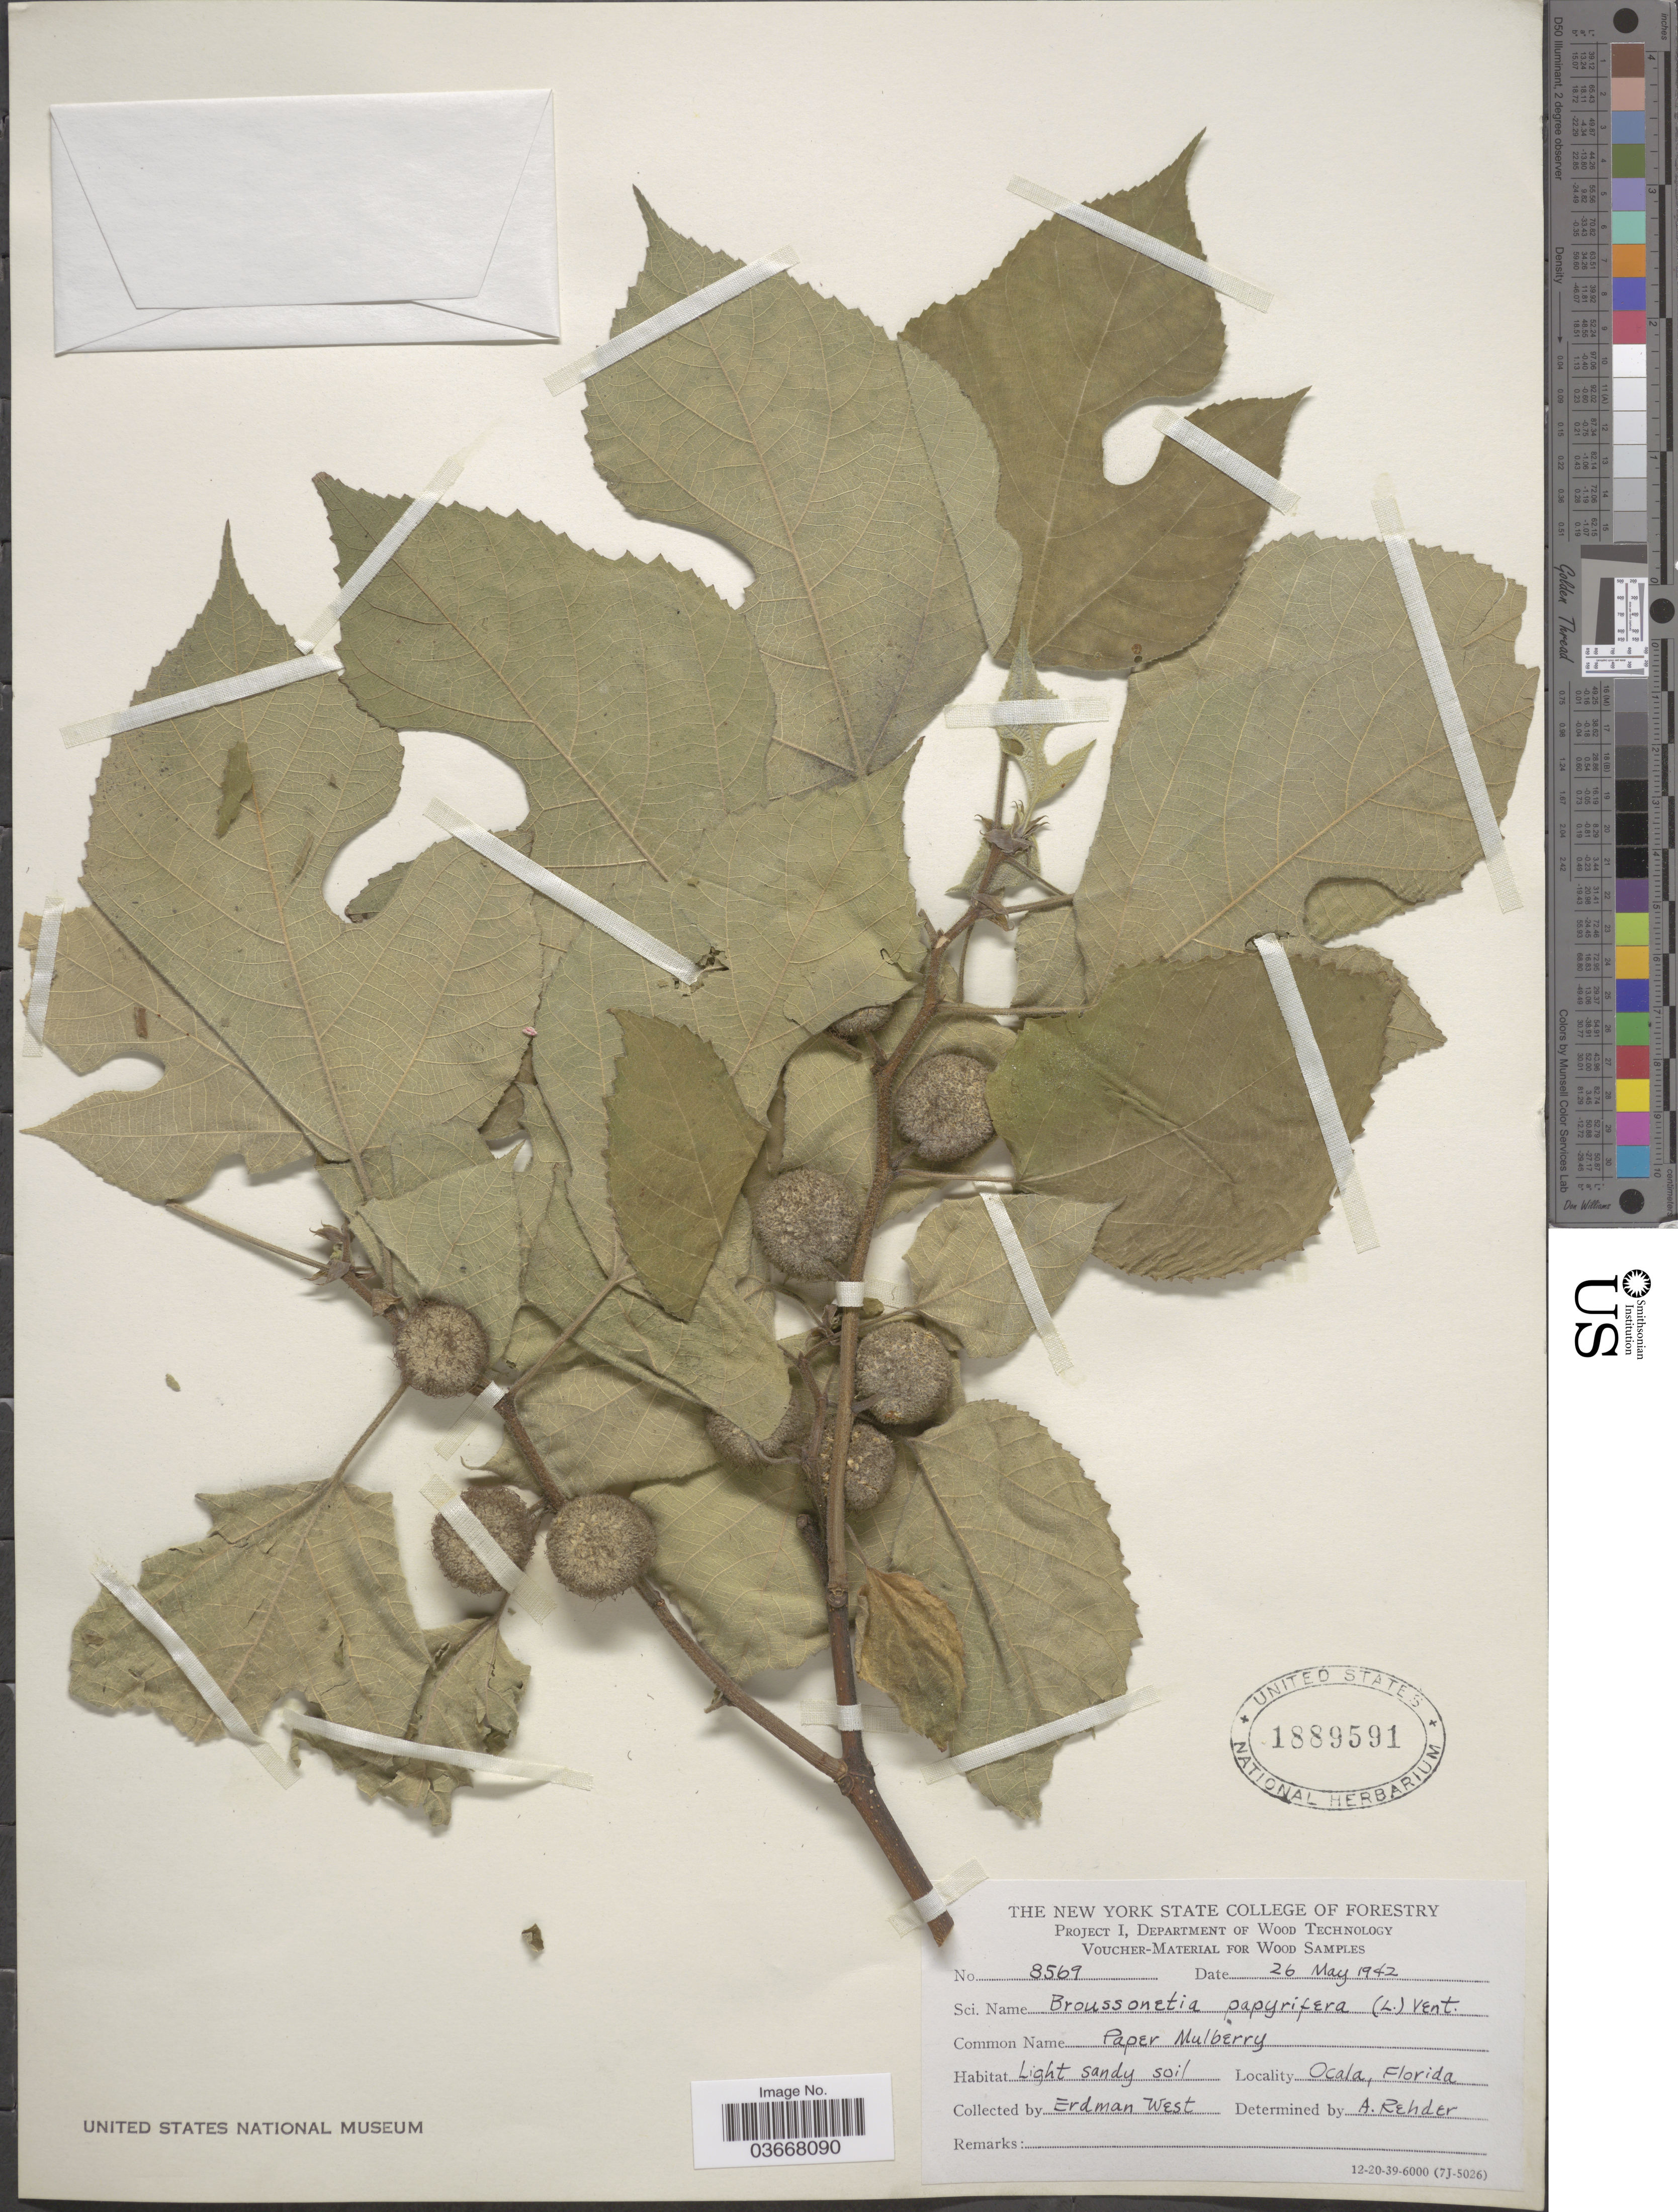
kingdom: Plantae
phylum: Tracheophyta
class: Magnoliopsida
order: Rosales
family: Moraceae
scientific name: Broussoneta papyrifera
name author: (L.) L'Hér. ex Vent.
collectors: E. West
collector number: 8569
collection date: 1942-05-26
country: United States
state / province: Florida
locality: Ocala.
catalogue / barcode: US 1889591